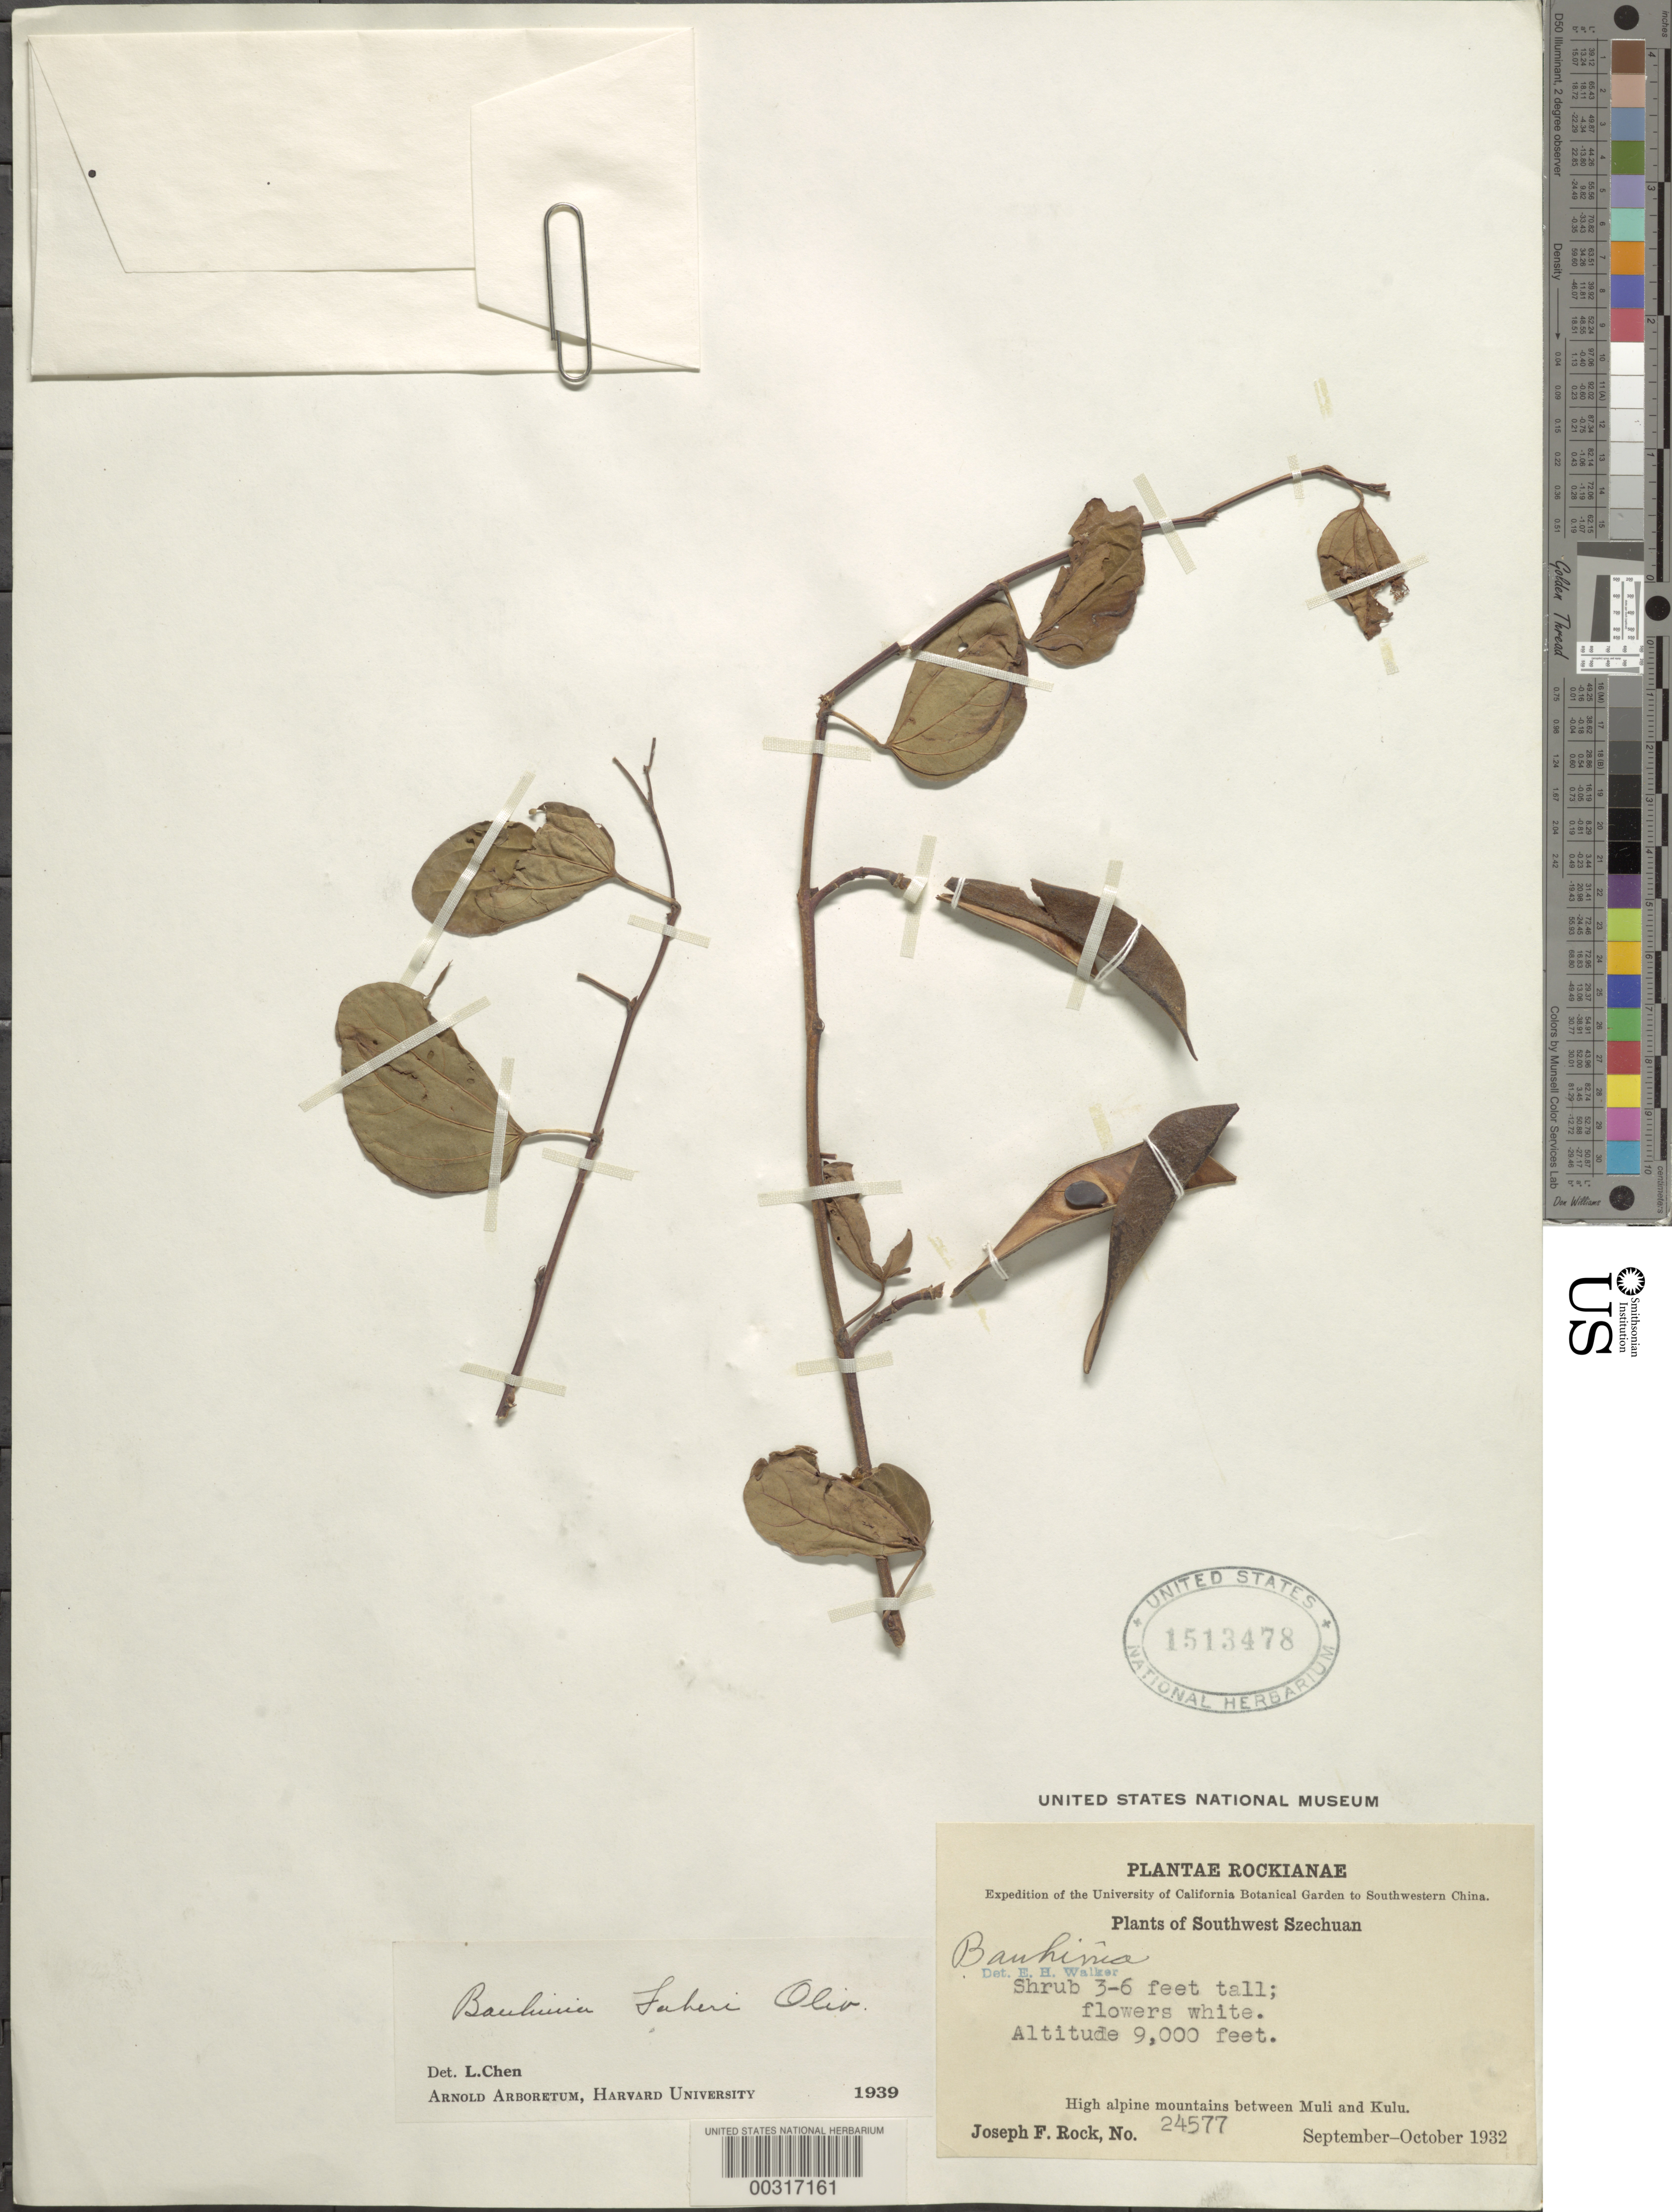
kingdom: Plantae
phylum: Tracheophyta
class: Magnoliopsida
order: Fabales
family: Fabaceae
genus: Bauhinia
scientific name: Bauhinia brachycarpa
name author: Wall. ex Benth.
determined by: U.S. National Herbarium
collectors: J. F. Rock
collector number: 24577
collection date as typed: Sep 1932 to -- Oct 1932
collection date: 1932-09/1932-10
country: China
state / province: Sichuan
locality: Between muli and kulu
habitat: High alpine mountains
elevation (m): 2743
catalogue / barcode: US 1513478